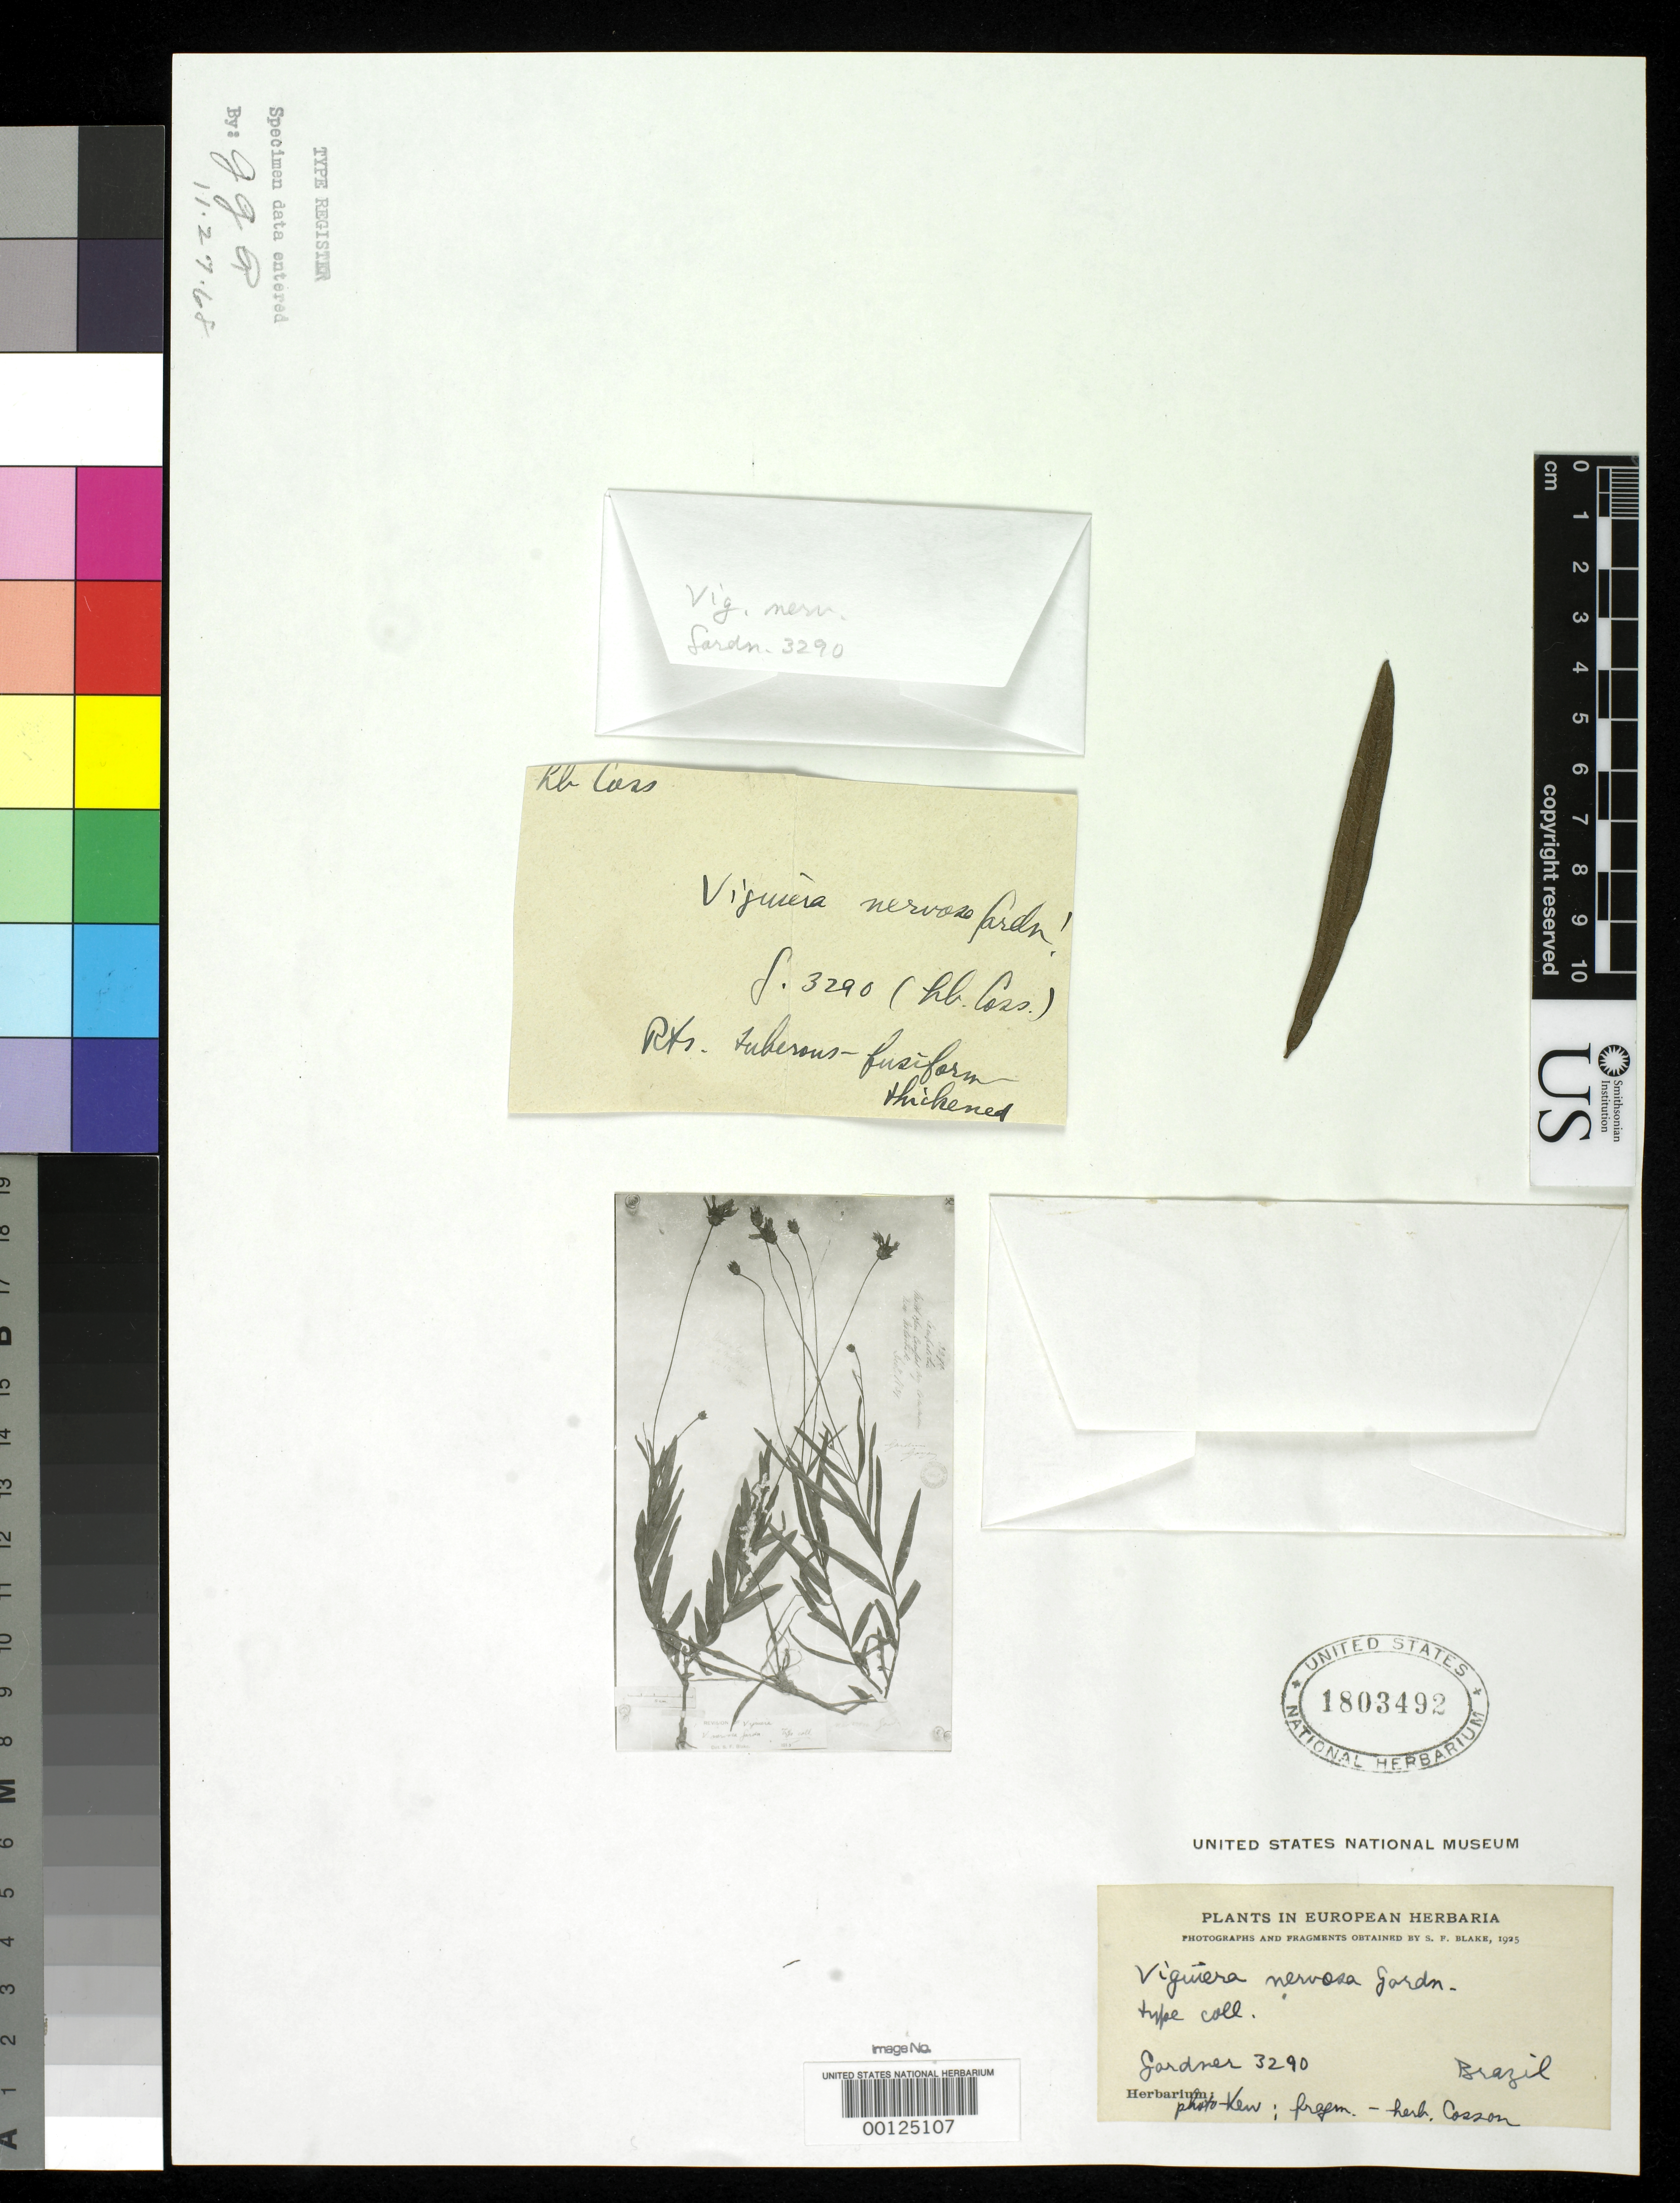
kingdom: Plantae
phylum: Tracheophyta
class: Magnoliopsida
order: Asterales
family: Asteraceae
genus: Viguiera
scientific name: Viguiera nervosa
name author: Gardner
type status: Type Fragment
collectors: G. Gardner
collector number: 3290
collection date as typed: Dec 1839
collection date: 1839-12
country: Brazil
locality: Natividade.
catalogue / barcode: US 1803492